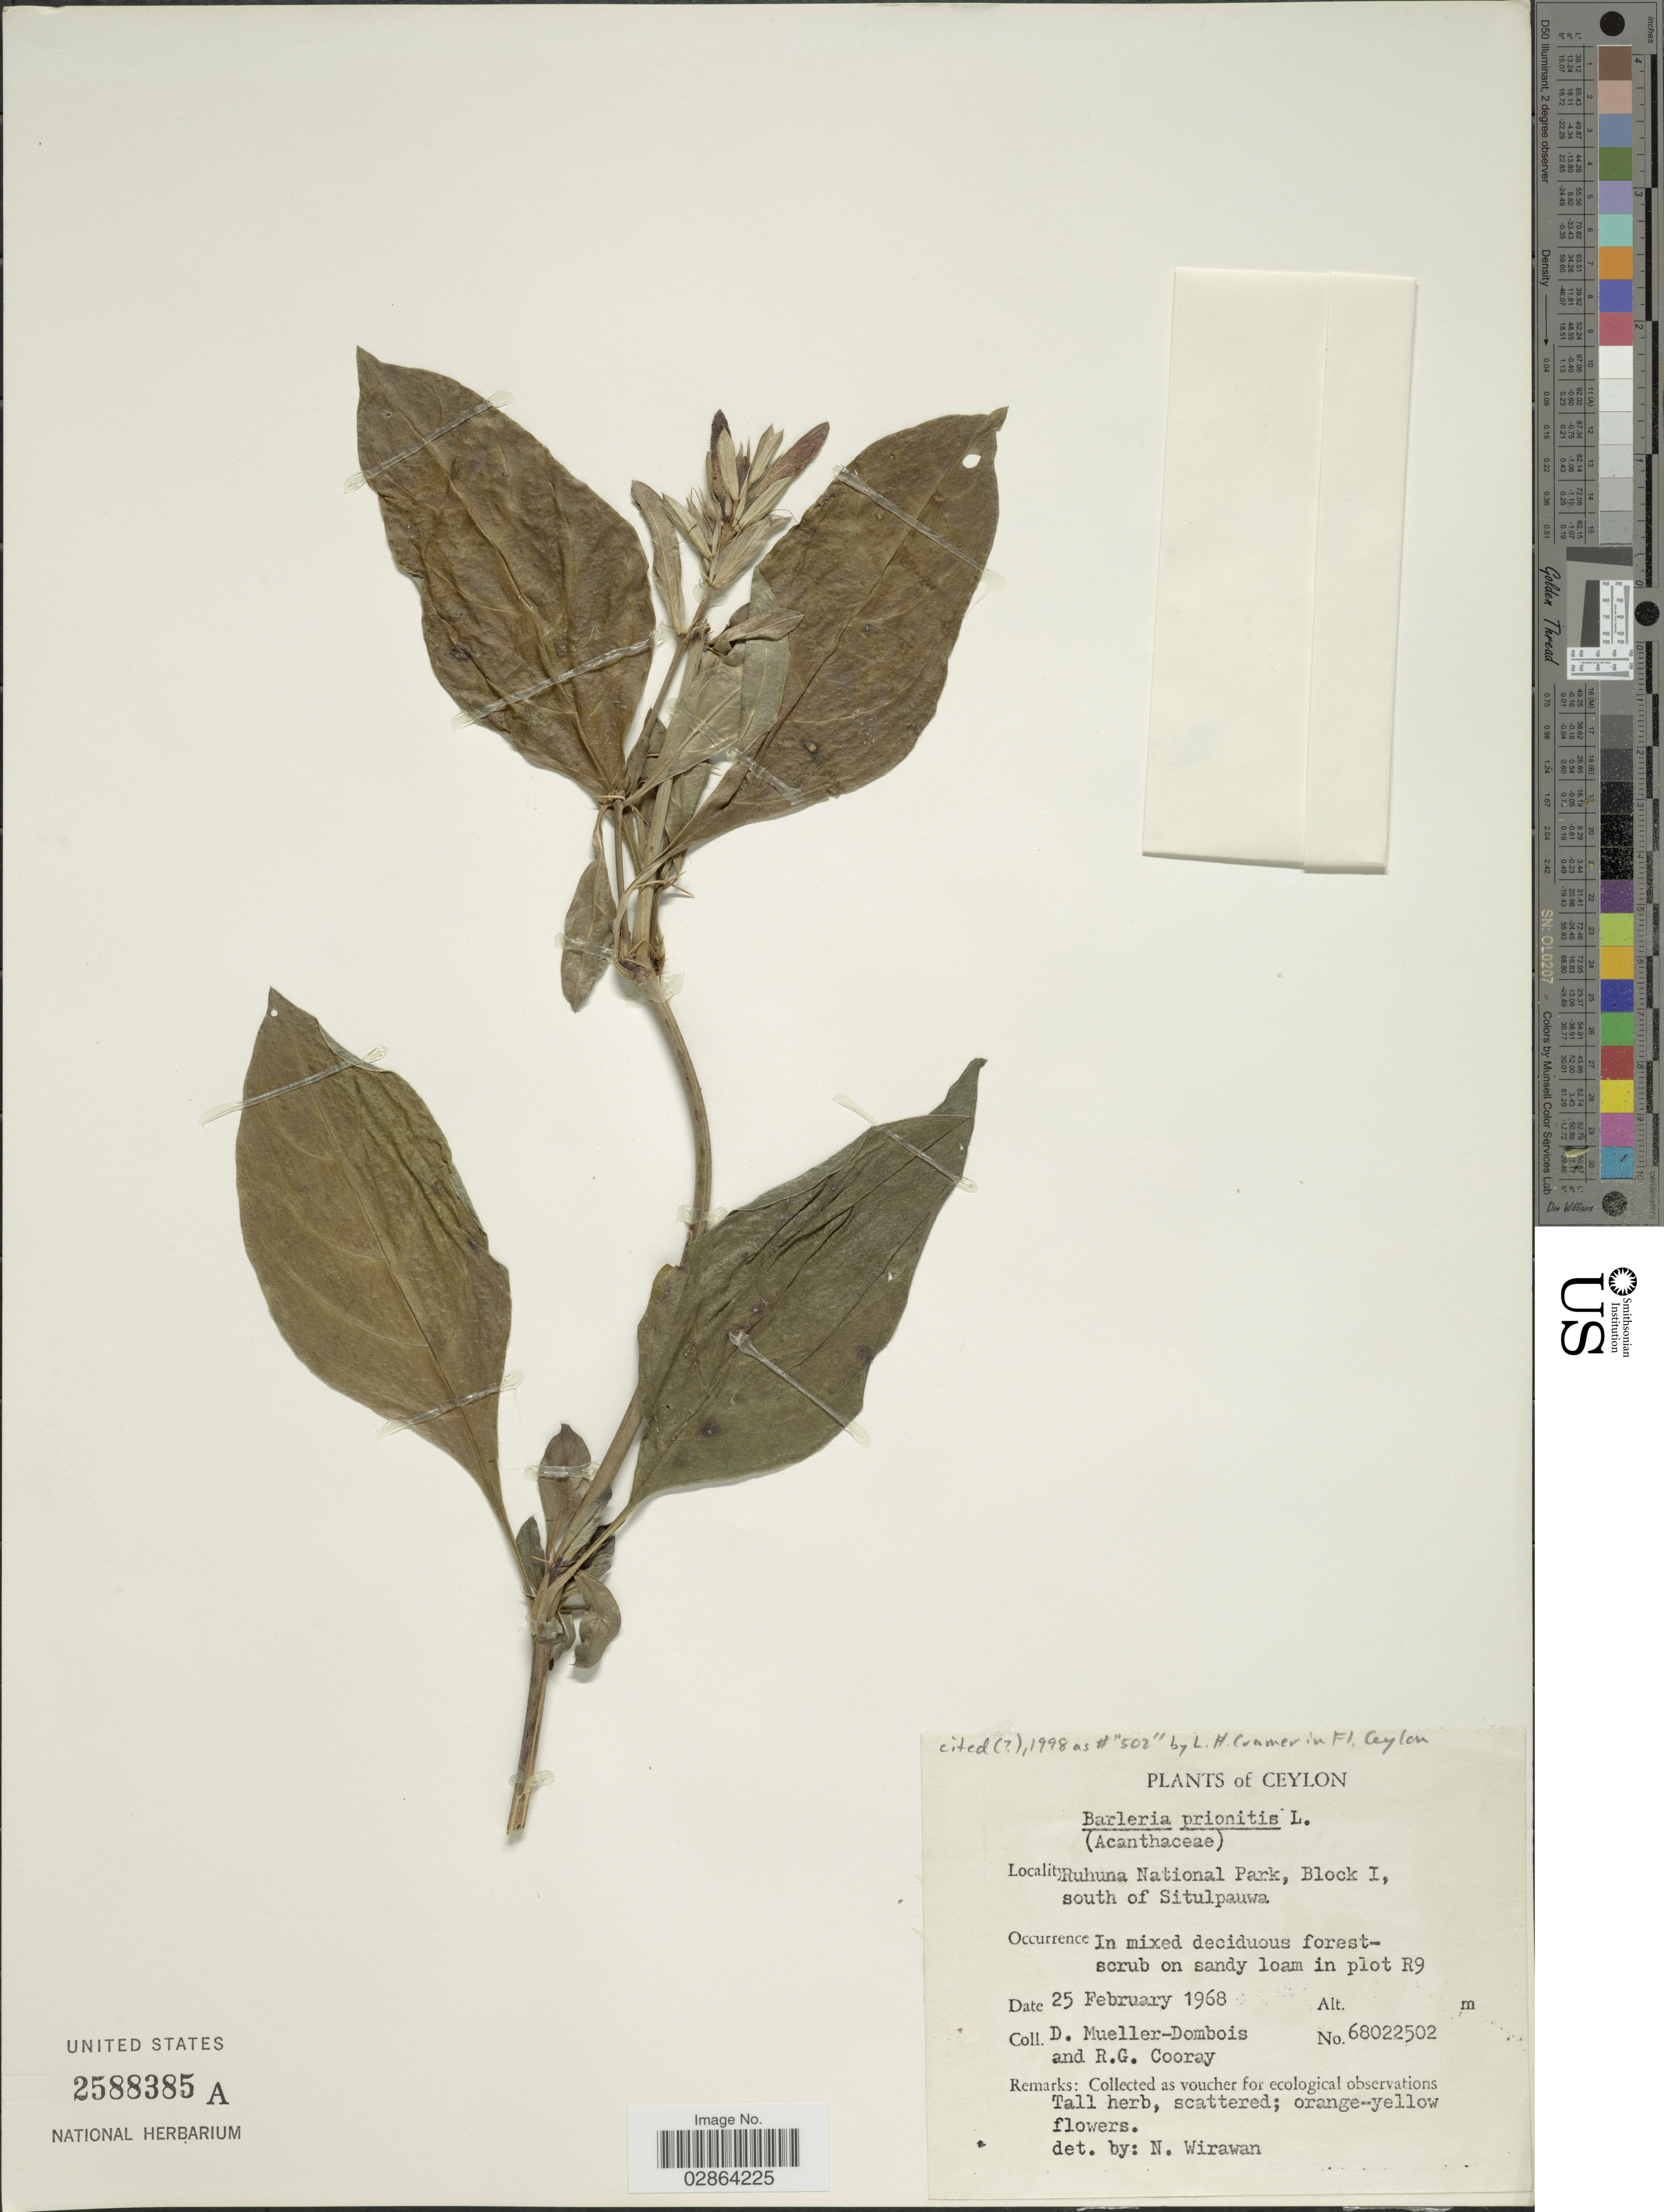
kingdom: Plantae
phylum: Tracheophyta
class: Magnoliopsida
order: Lamiales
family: Acanthaceae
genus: Barleria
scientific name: Barleria prionitis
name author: L.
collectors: D. Mueller-Dombois & R. Cooray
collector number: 68022502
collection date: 1968-02-25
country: Sri Lanka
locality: Ceylon, Ruhuna National Park, Block I, south of Situlpauwa, in plot R9.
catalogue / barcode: US 2588385A